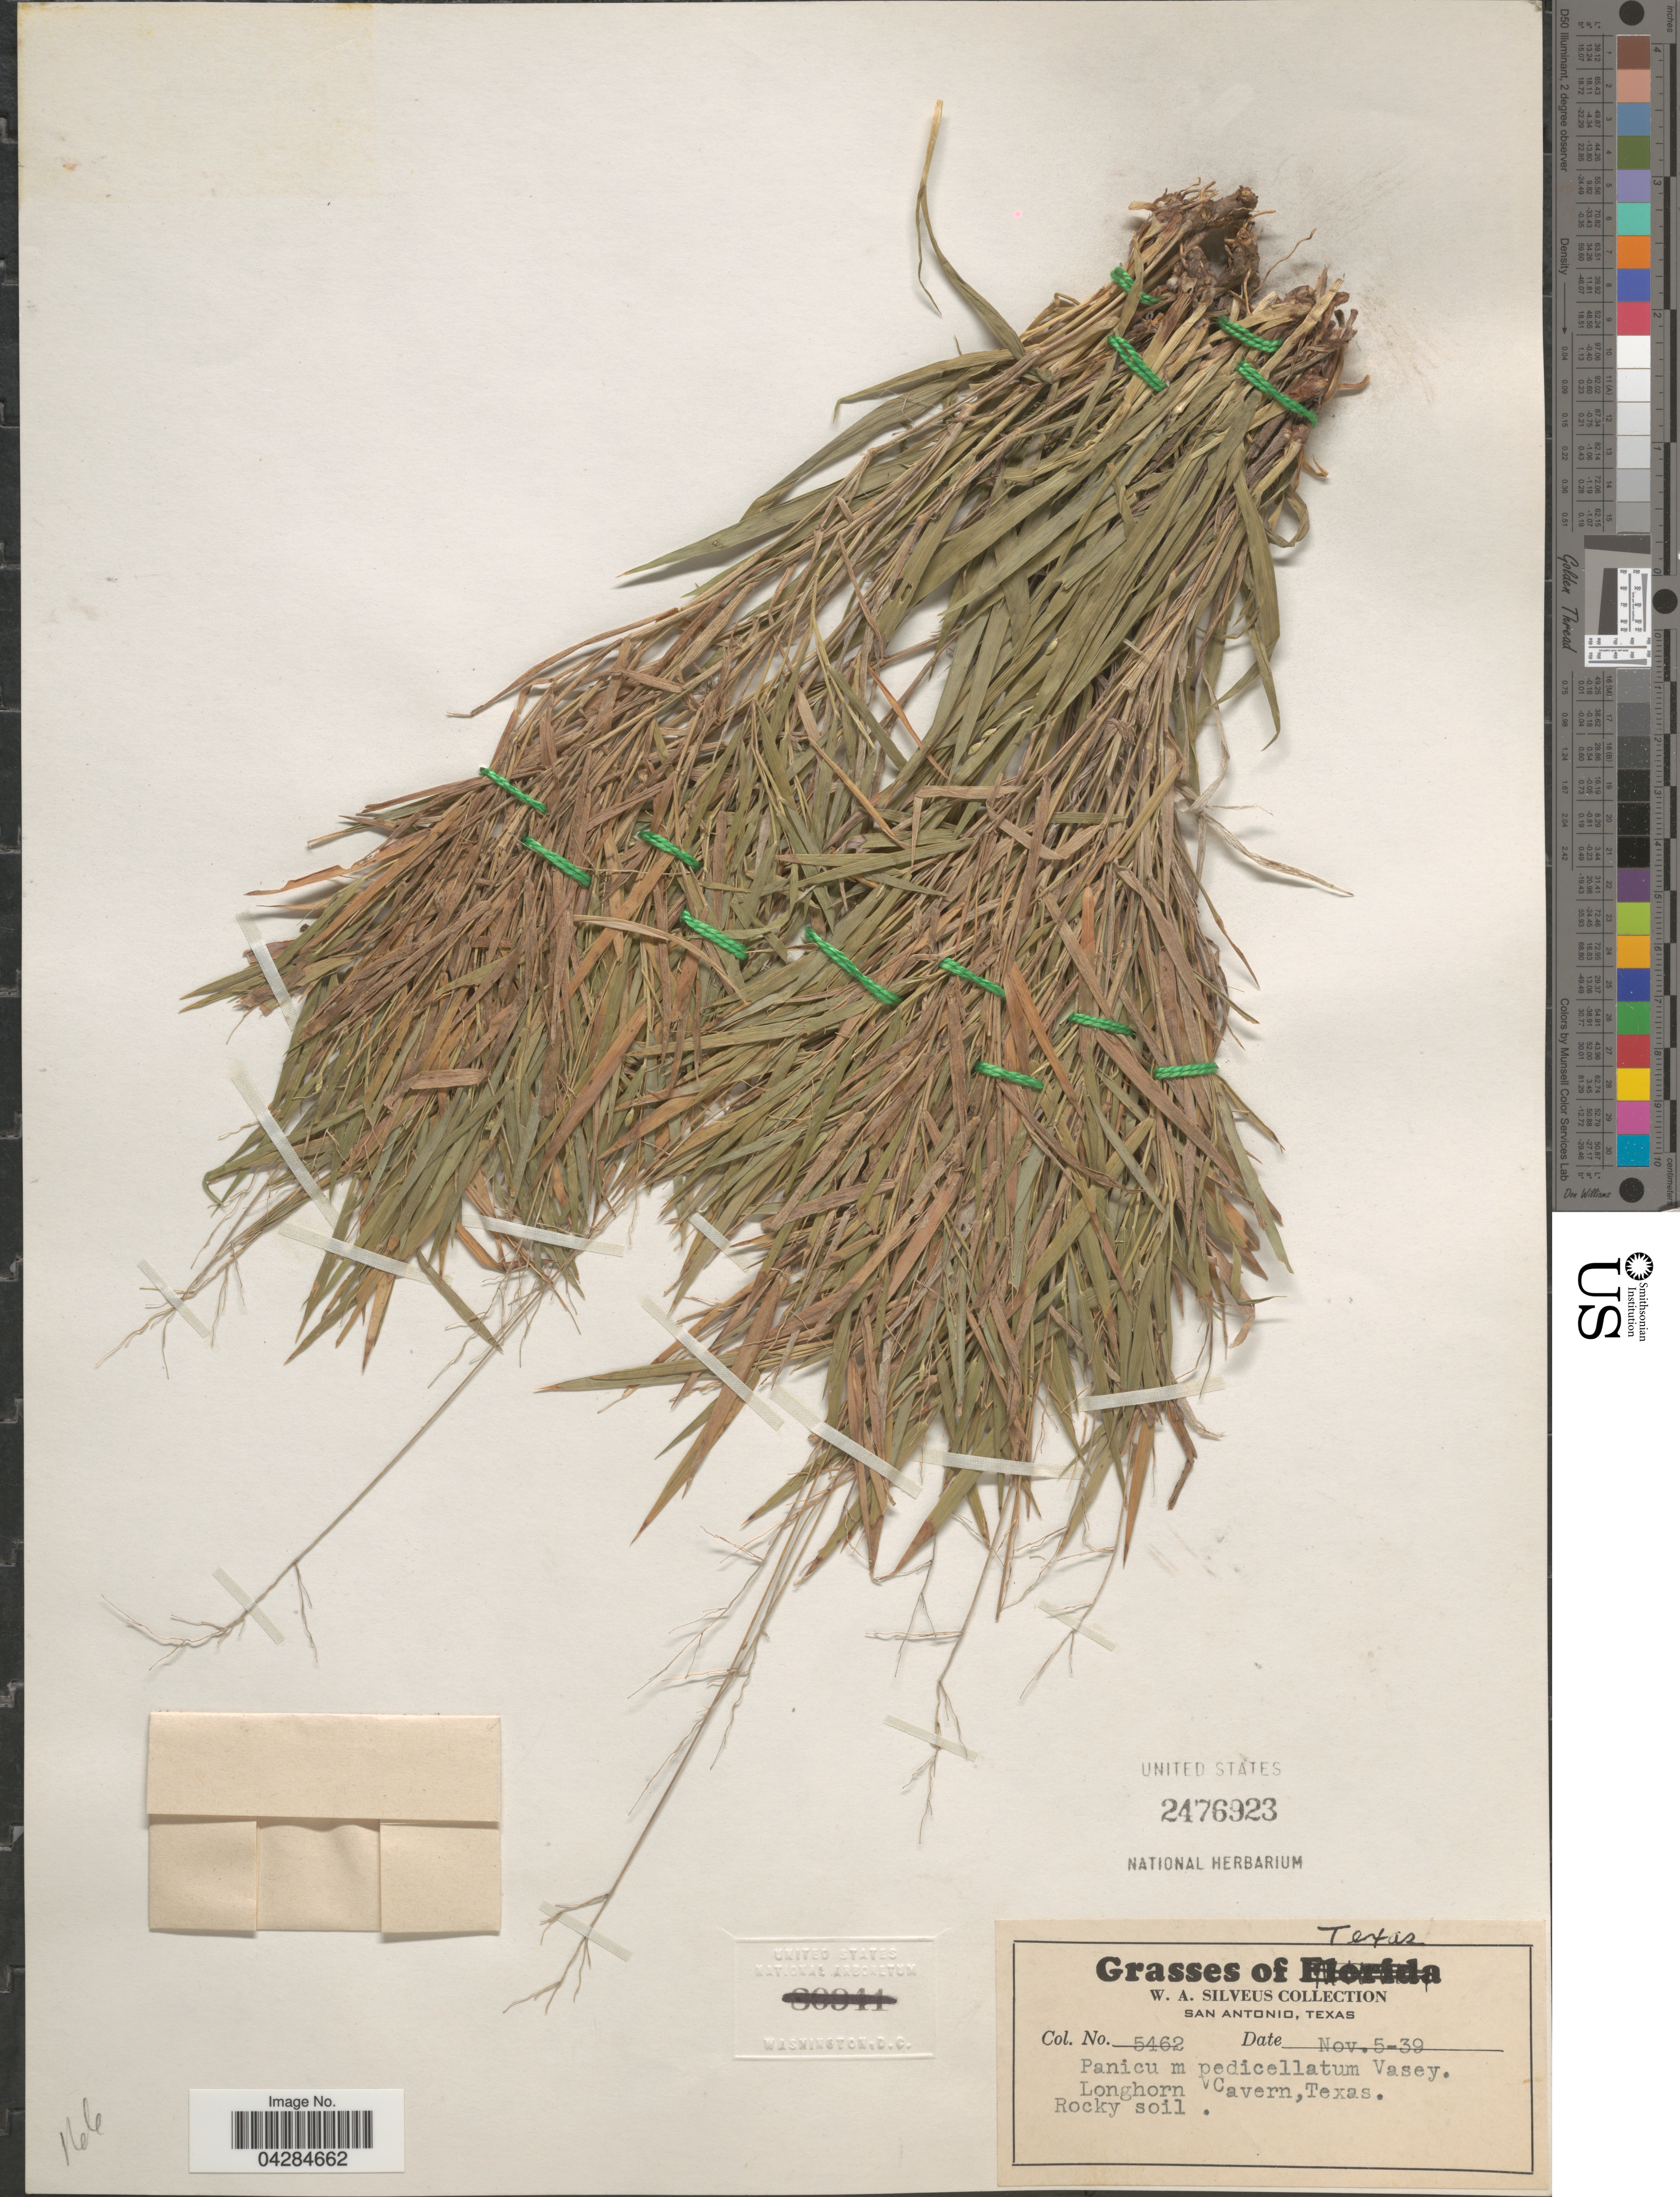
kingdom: Plantae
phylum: Tracheophyta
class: Liliopsida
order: Poales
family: Poaceae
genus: Dichanthelium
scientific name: Dichanthelium pedicellatum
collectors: W. Silveus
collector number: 5462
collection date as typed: Transcribed d/m/y: 5/11/39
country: United States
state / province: Texas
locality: Longhorn Cavern.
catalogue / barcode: US 2476923